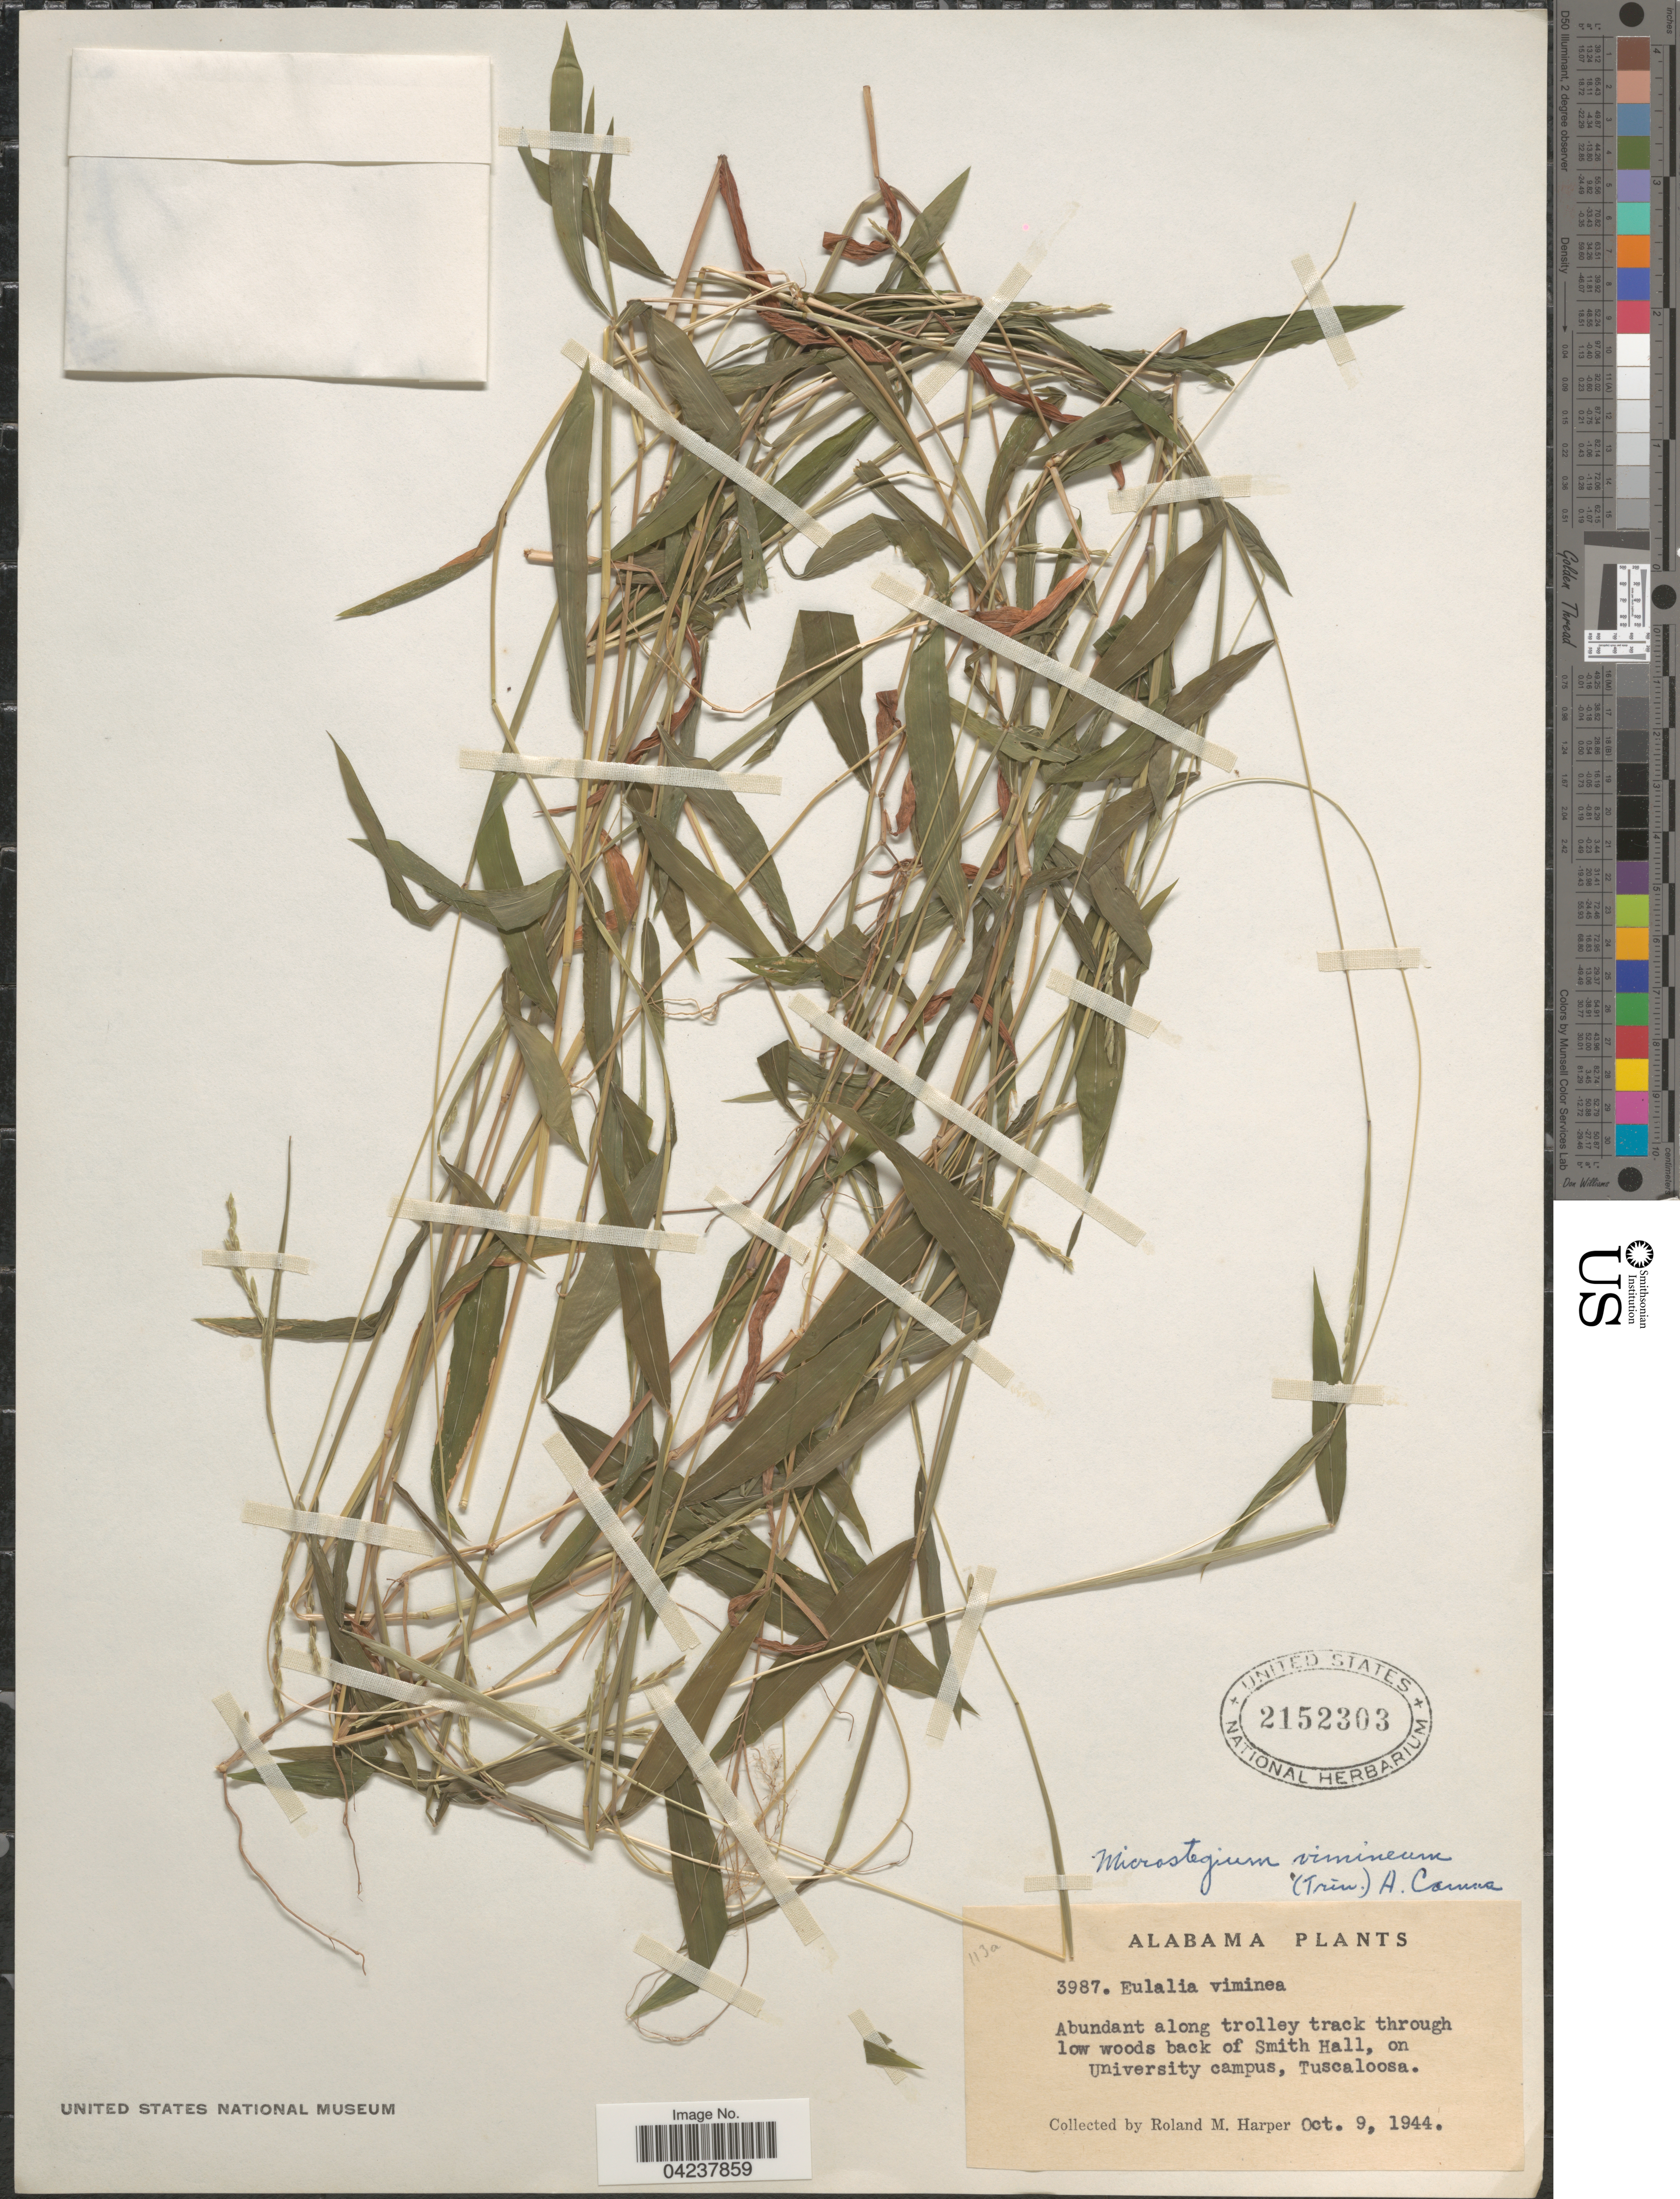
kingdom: Plantae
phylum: Tracheophyta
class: Liliopsida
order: Poales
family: Poaceae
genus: Microstegium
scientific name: Microstegium vimineum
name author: (Trin.) A. Camus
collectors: R. M. Harper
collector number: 3987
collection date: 1944-10-09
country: United States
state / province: Alabama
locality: Abundant along trolley track through low woods back of Smith Hall, on University campus, Tuscaloosa.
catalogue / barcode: US 2152303